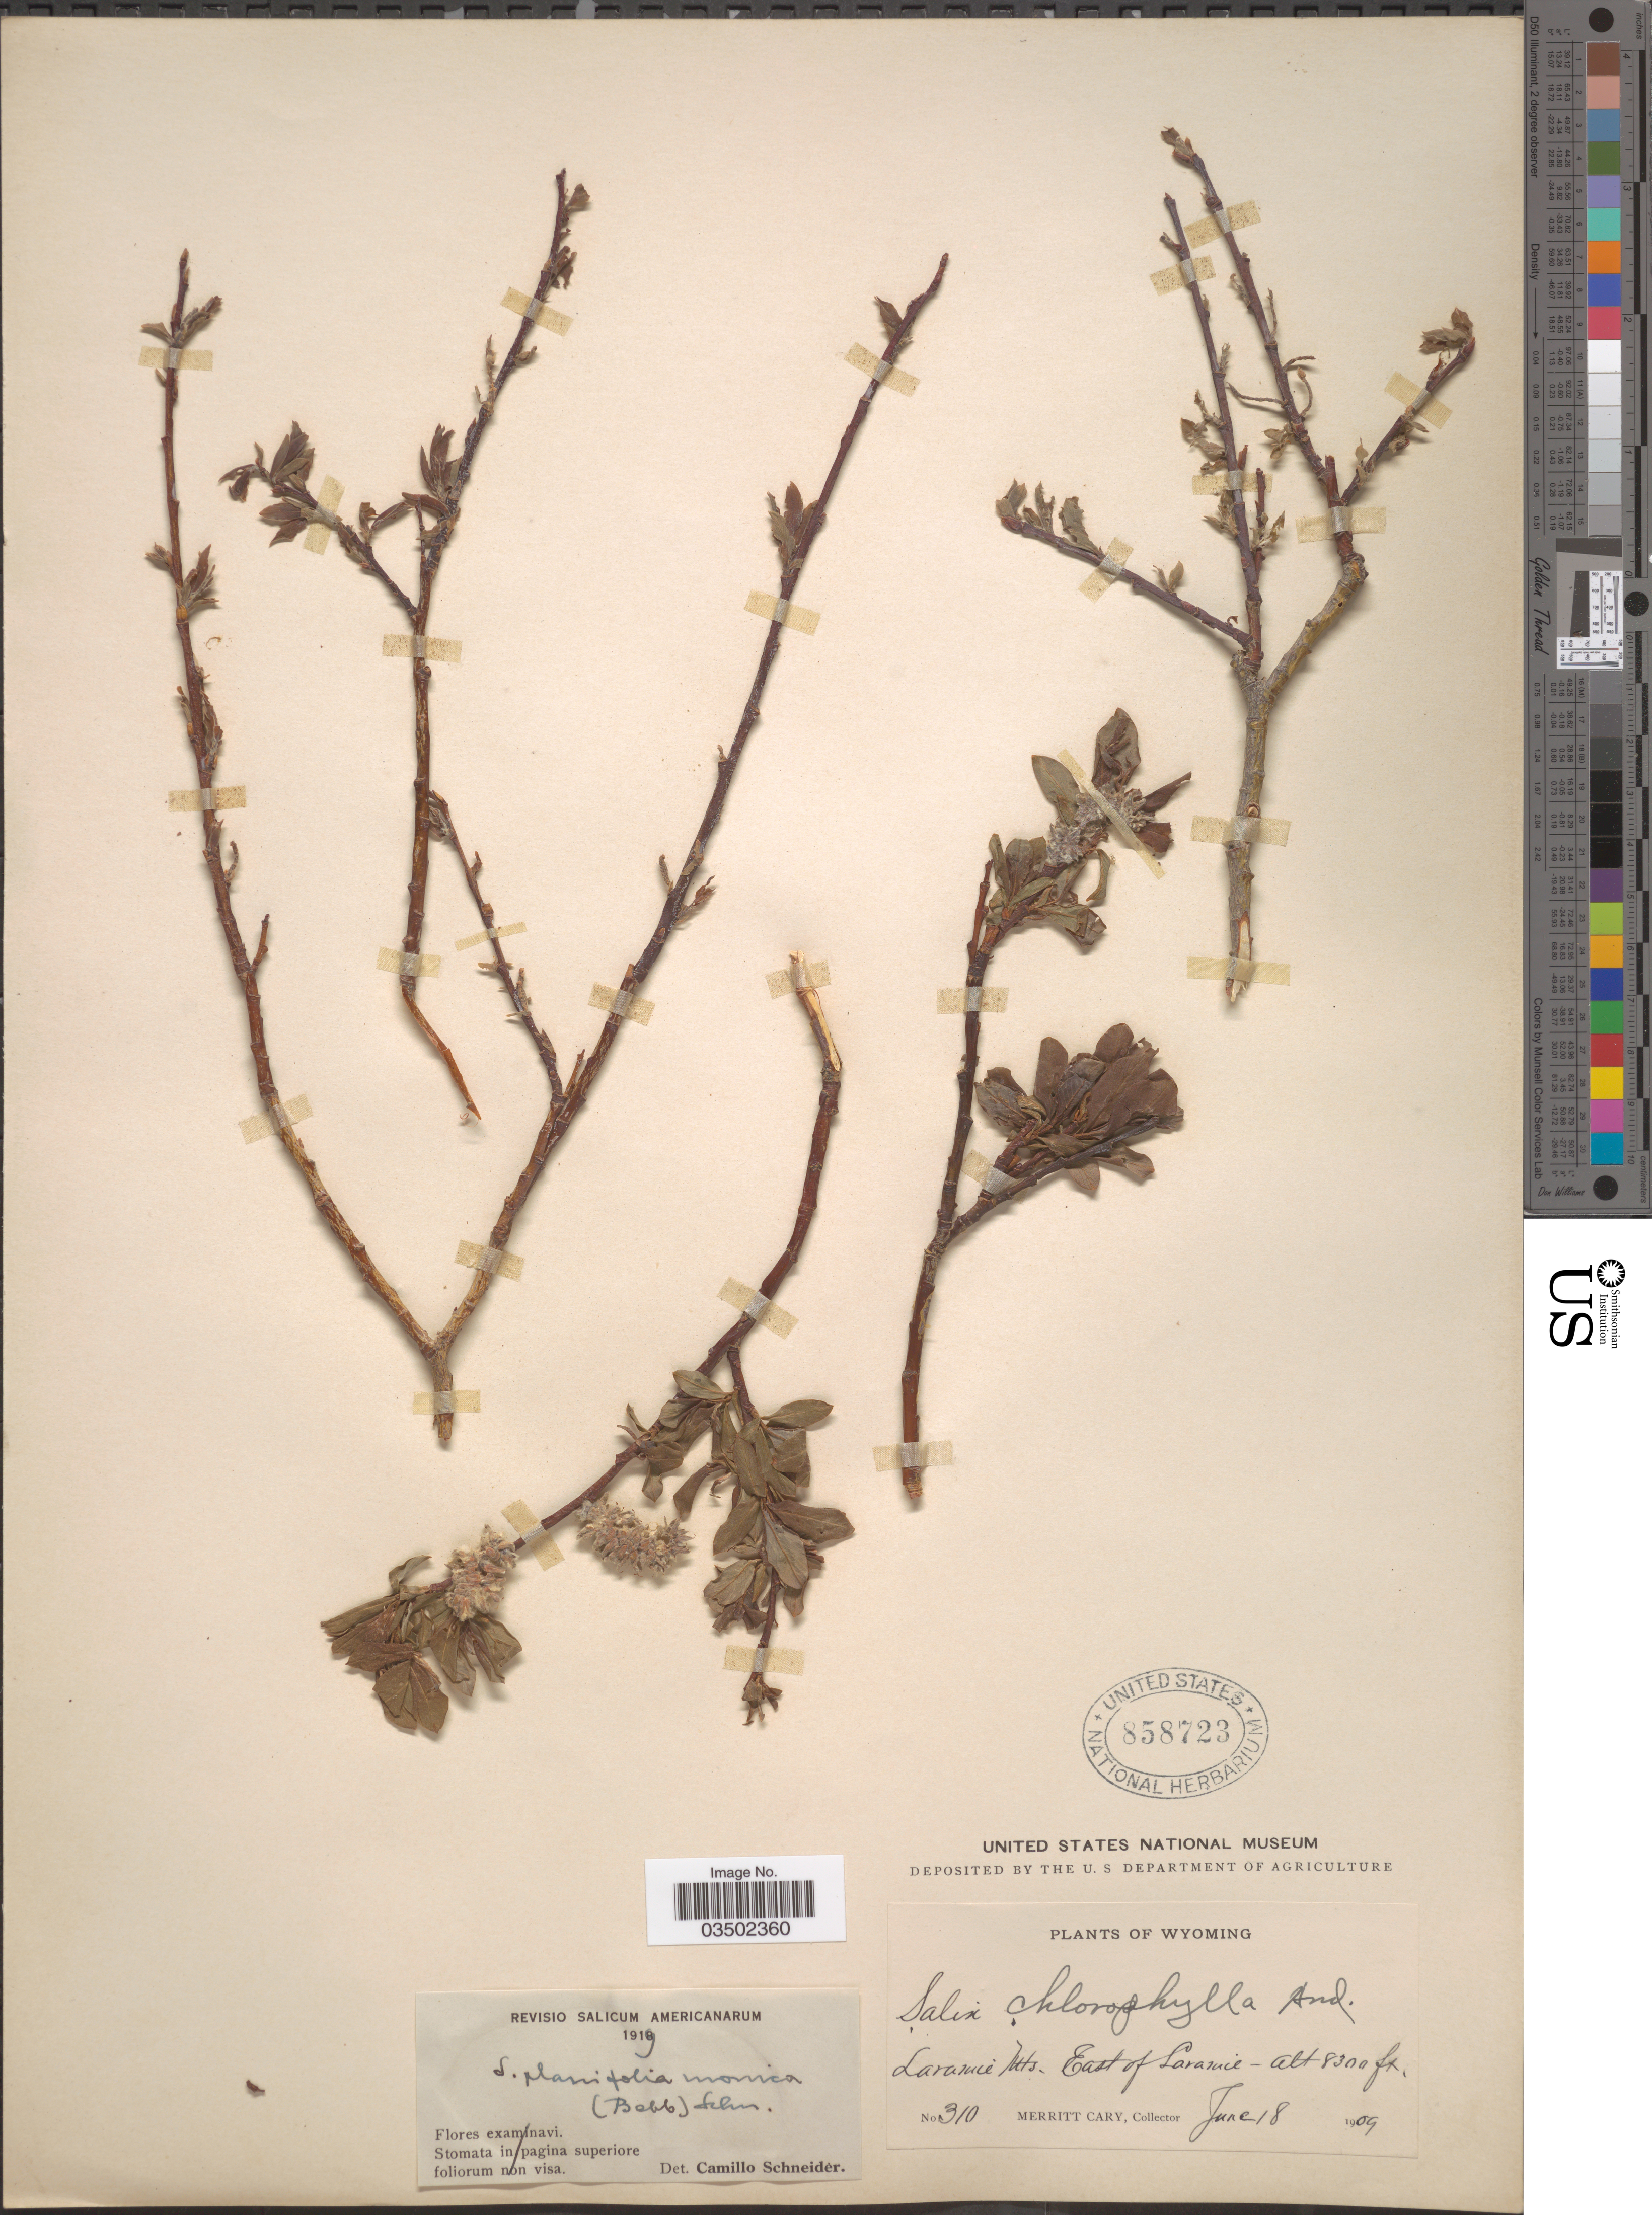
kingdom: Plantae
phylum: Tracheophyta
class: Magnoliopsida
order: Malpighiales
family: Salicaceae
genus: Salix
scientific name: Salix planifolia var. monica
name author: (Bebb) C.K. Schneid.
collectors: M. Cary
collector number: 310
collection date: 1909-06-18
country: United States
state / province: Wyoming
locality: Laramie Mts. East of Laramie.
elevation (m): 2530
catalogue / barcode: US 858723